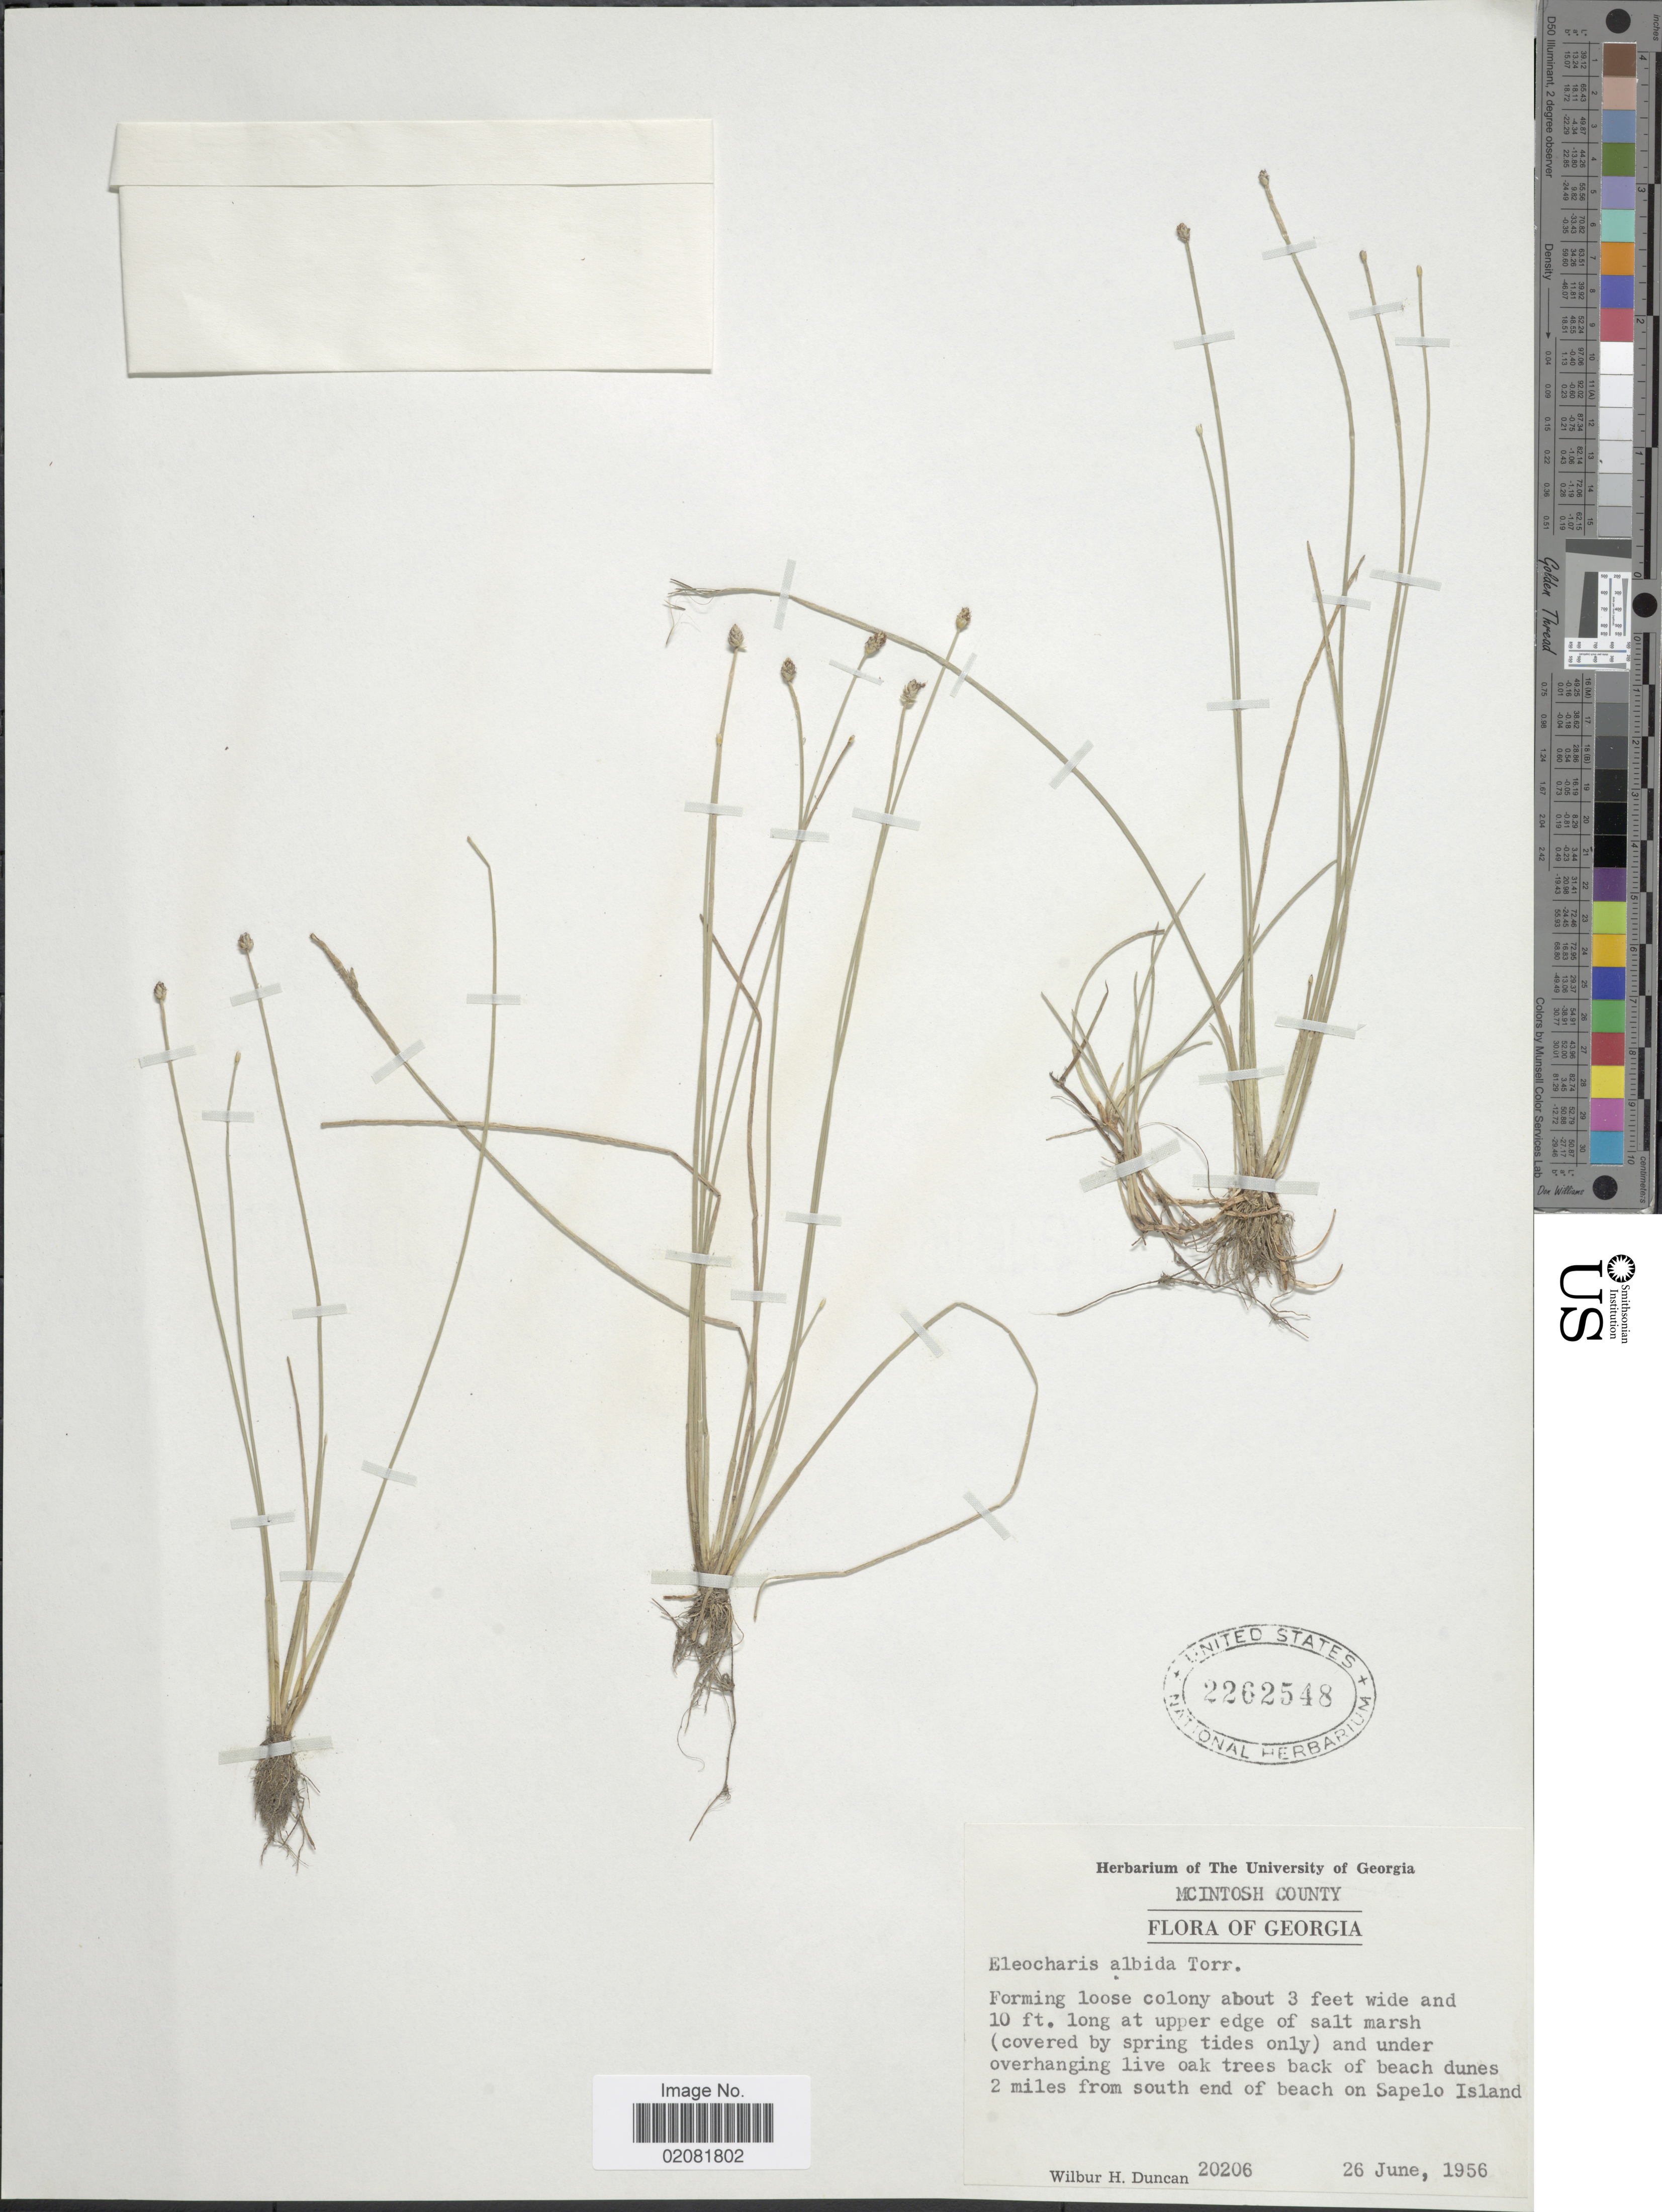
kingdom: Plantae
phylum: Tracheophyta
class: Liliopsida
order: Poales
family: Cyperaceae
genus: Eleocharis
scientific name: Eleocharis albida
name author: Torr.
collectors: W. H. Duncan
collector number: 20206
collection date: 1956-06-26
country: United States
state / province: Georgia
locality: McIntosh County, 2 miles from south end of beach on Sapelo Island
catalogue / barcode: US 2262548